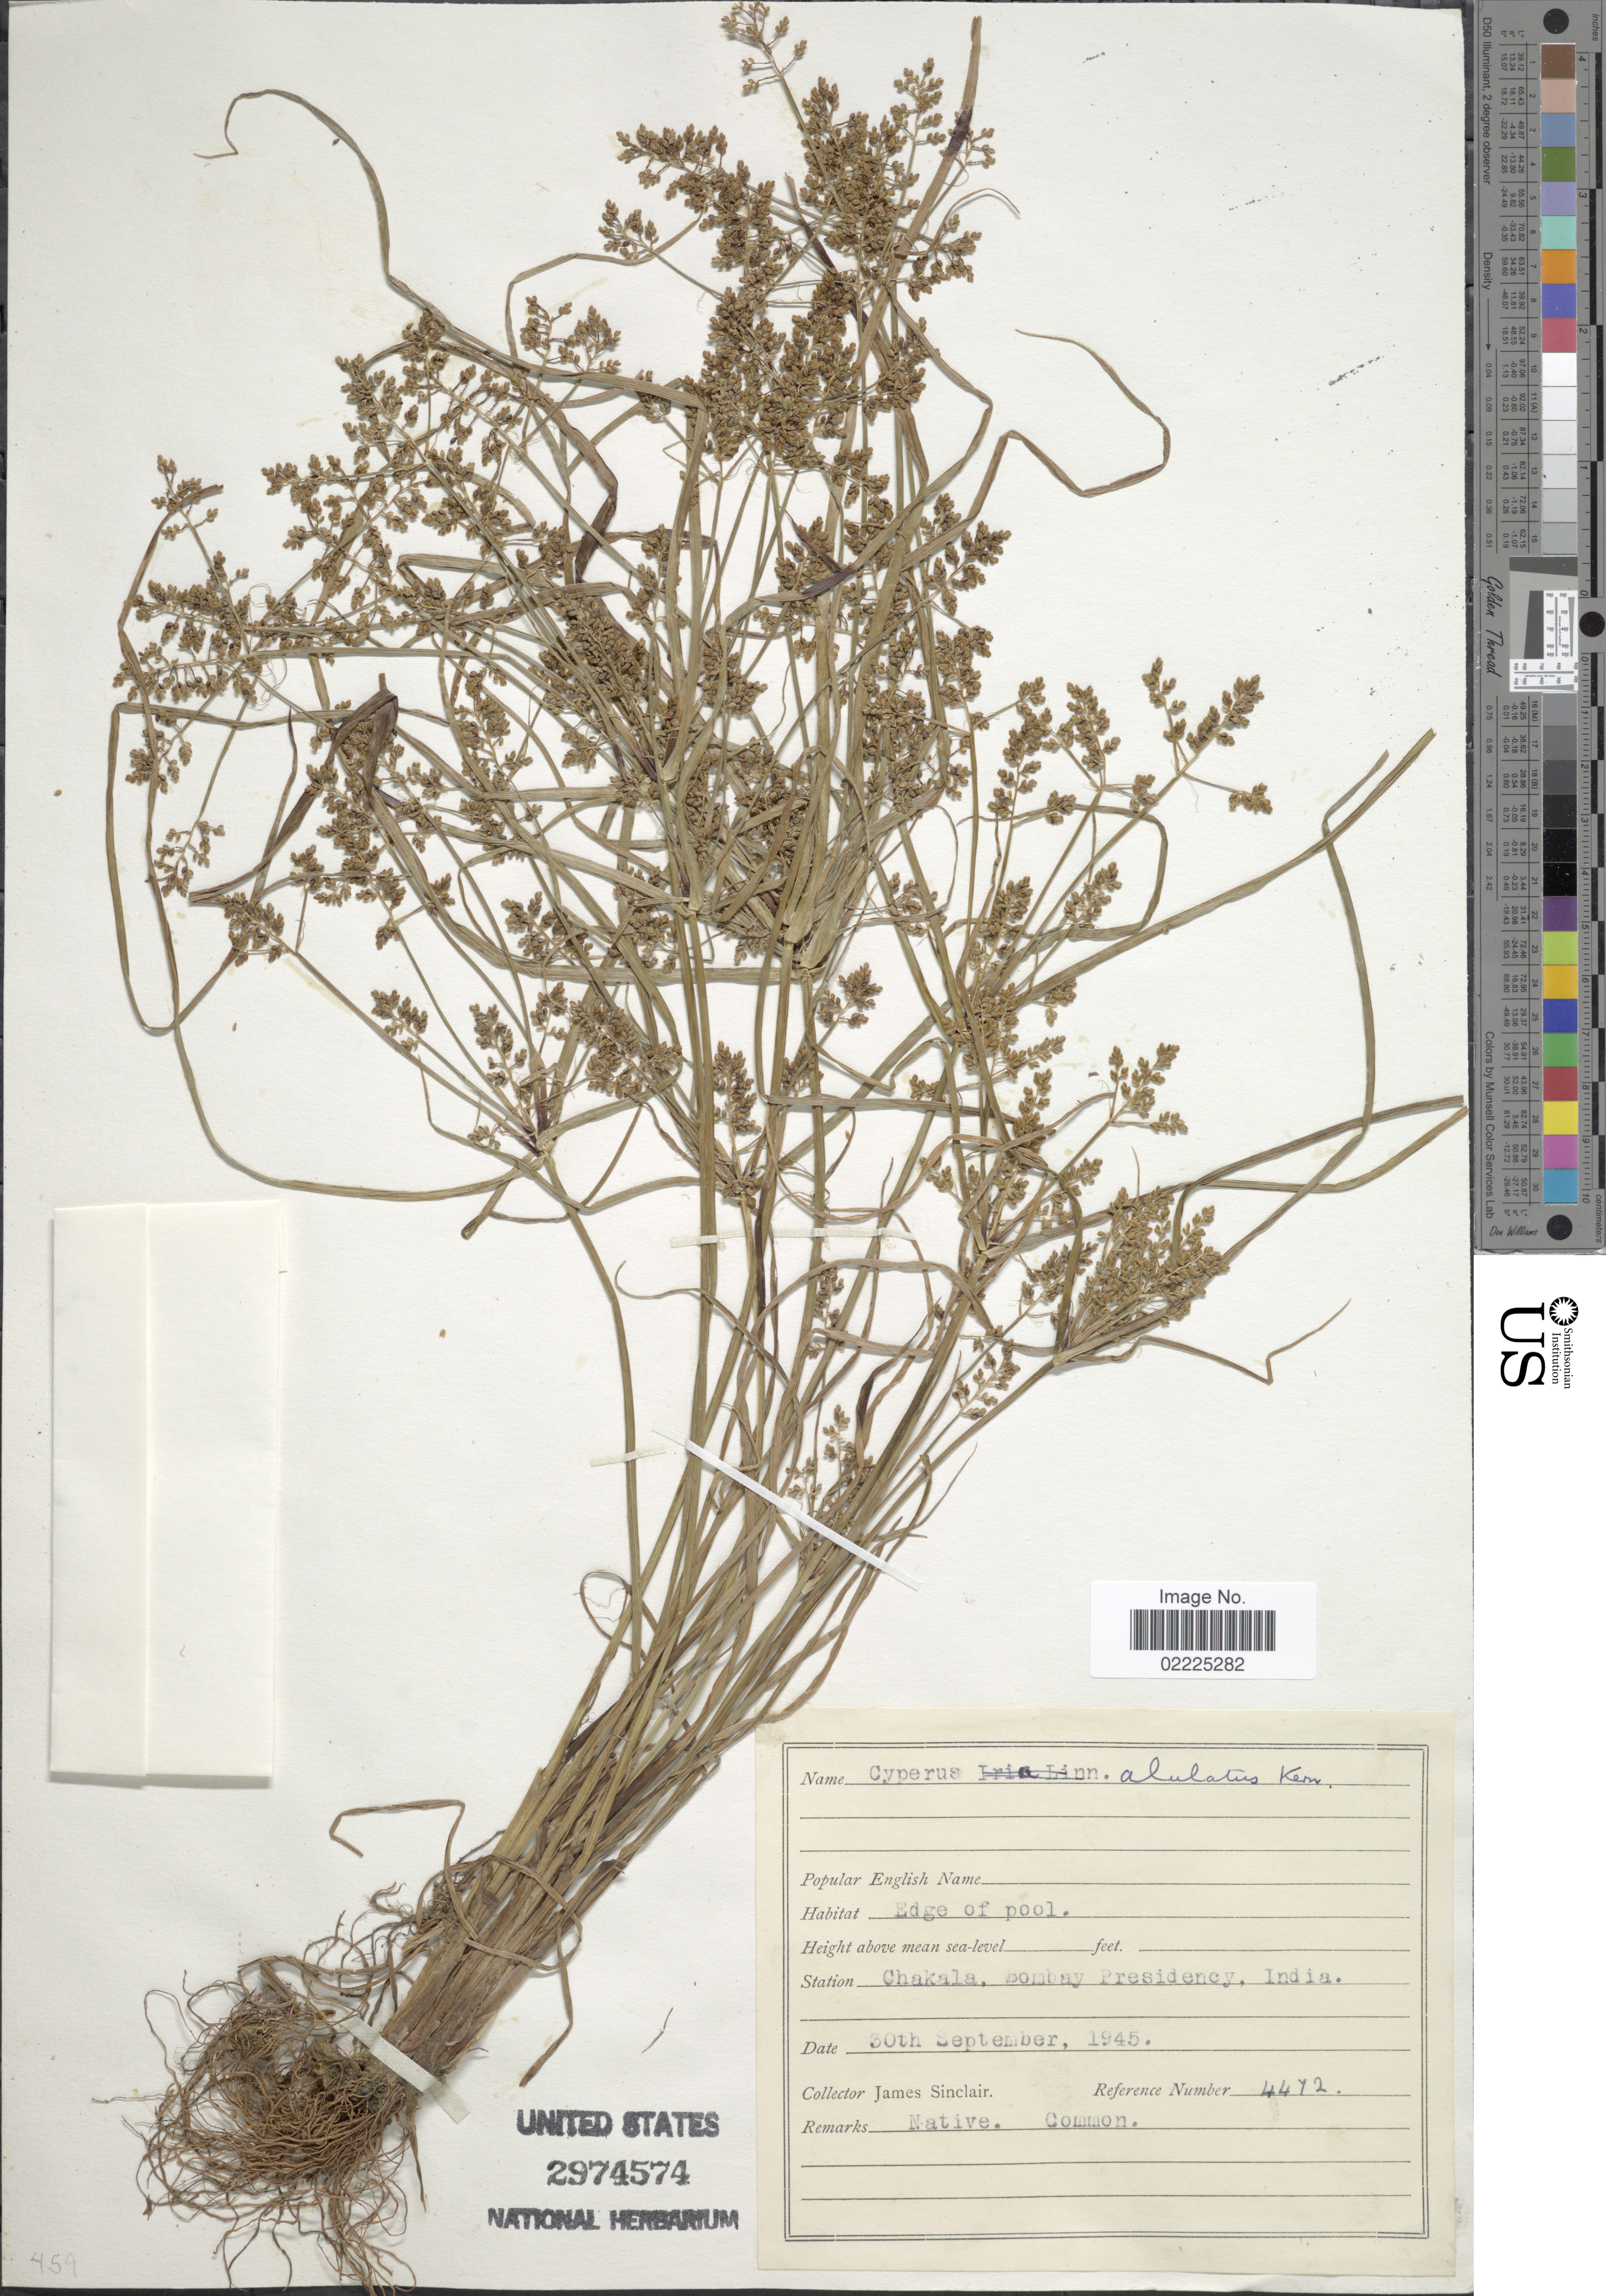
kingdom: Plantae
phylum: Tracheophyta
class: Liliopsida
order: Poales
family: Cyperaceae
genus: Cyperus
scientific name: Cyperus alulatus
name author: J. Kern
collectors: J. Sinclair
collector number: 4472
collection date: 1945-09-30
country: India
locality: Chakala, Bombay Presidency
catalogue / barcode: US 2974574